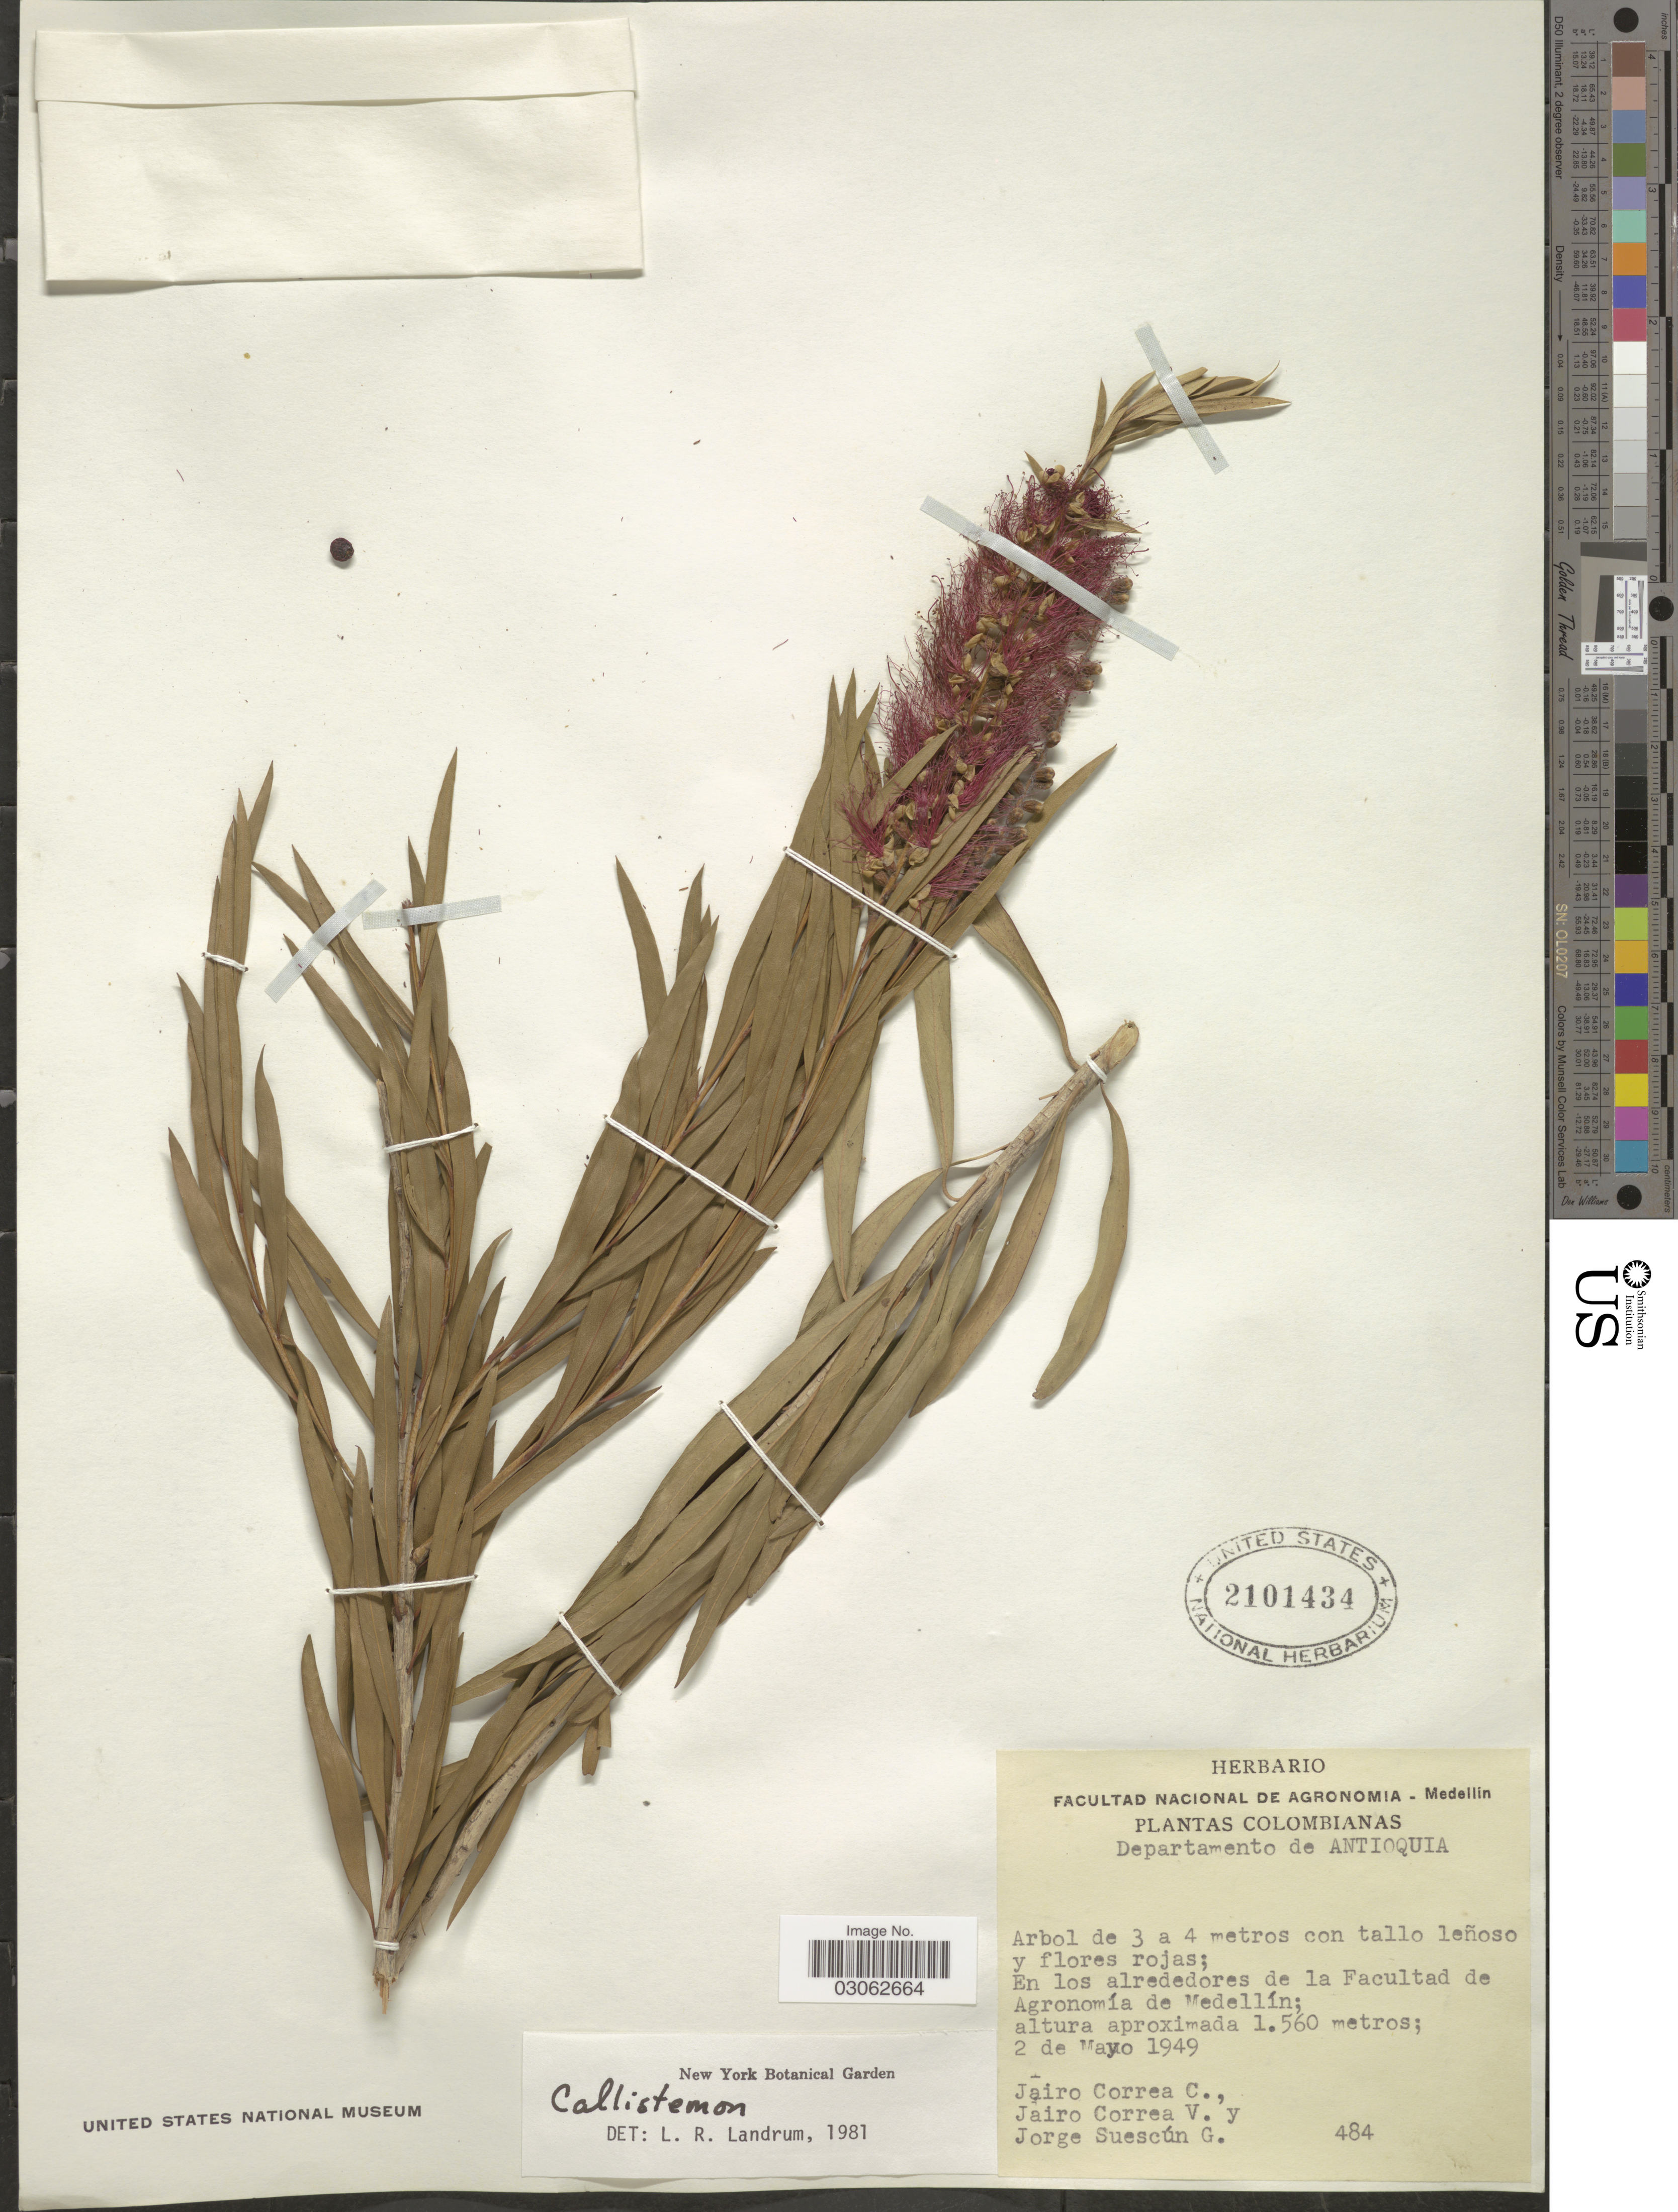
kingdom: Plantae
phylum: Tracheophyta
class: Magnoliopsida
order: Myrtales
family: Myrtaceae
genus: Callistemon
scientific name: Callistemon sp.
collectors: J. Correa, J. Correa V. & J. Suescun G.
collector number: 484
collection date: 1949-05-02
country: Colombia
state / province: Antioquia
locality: Departamento de Antioquia. En los alrededores de la Facultad de Agronomía de Medellín.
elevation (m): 1560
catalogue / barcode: US 2101434